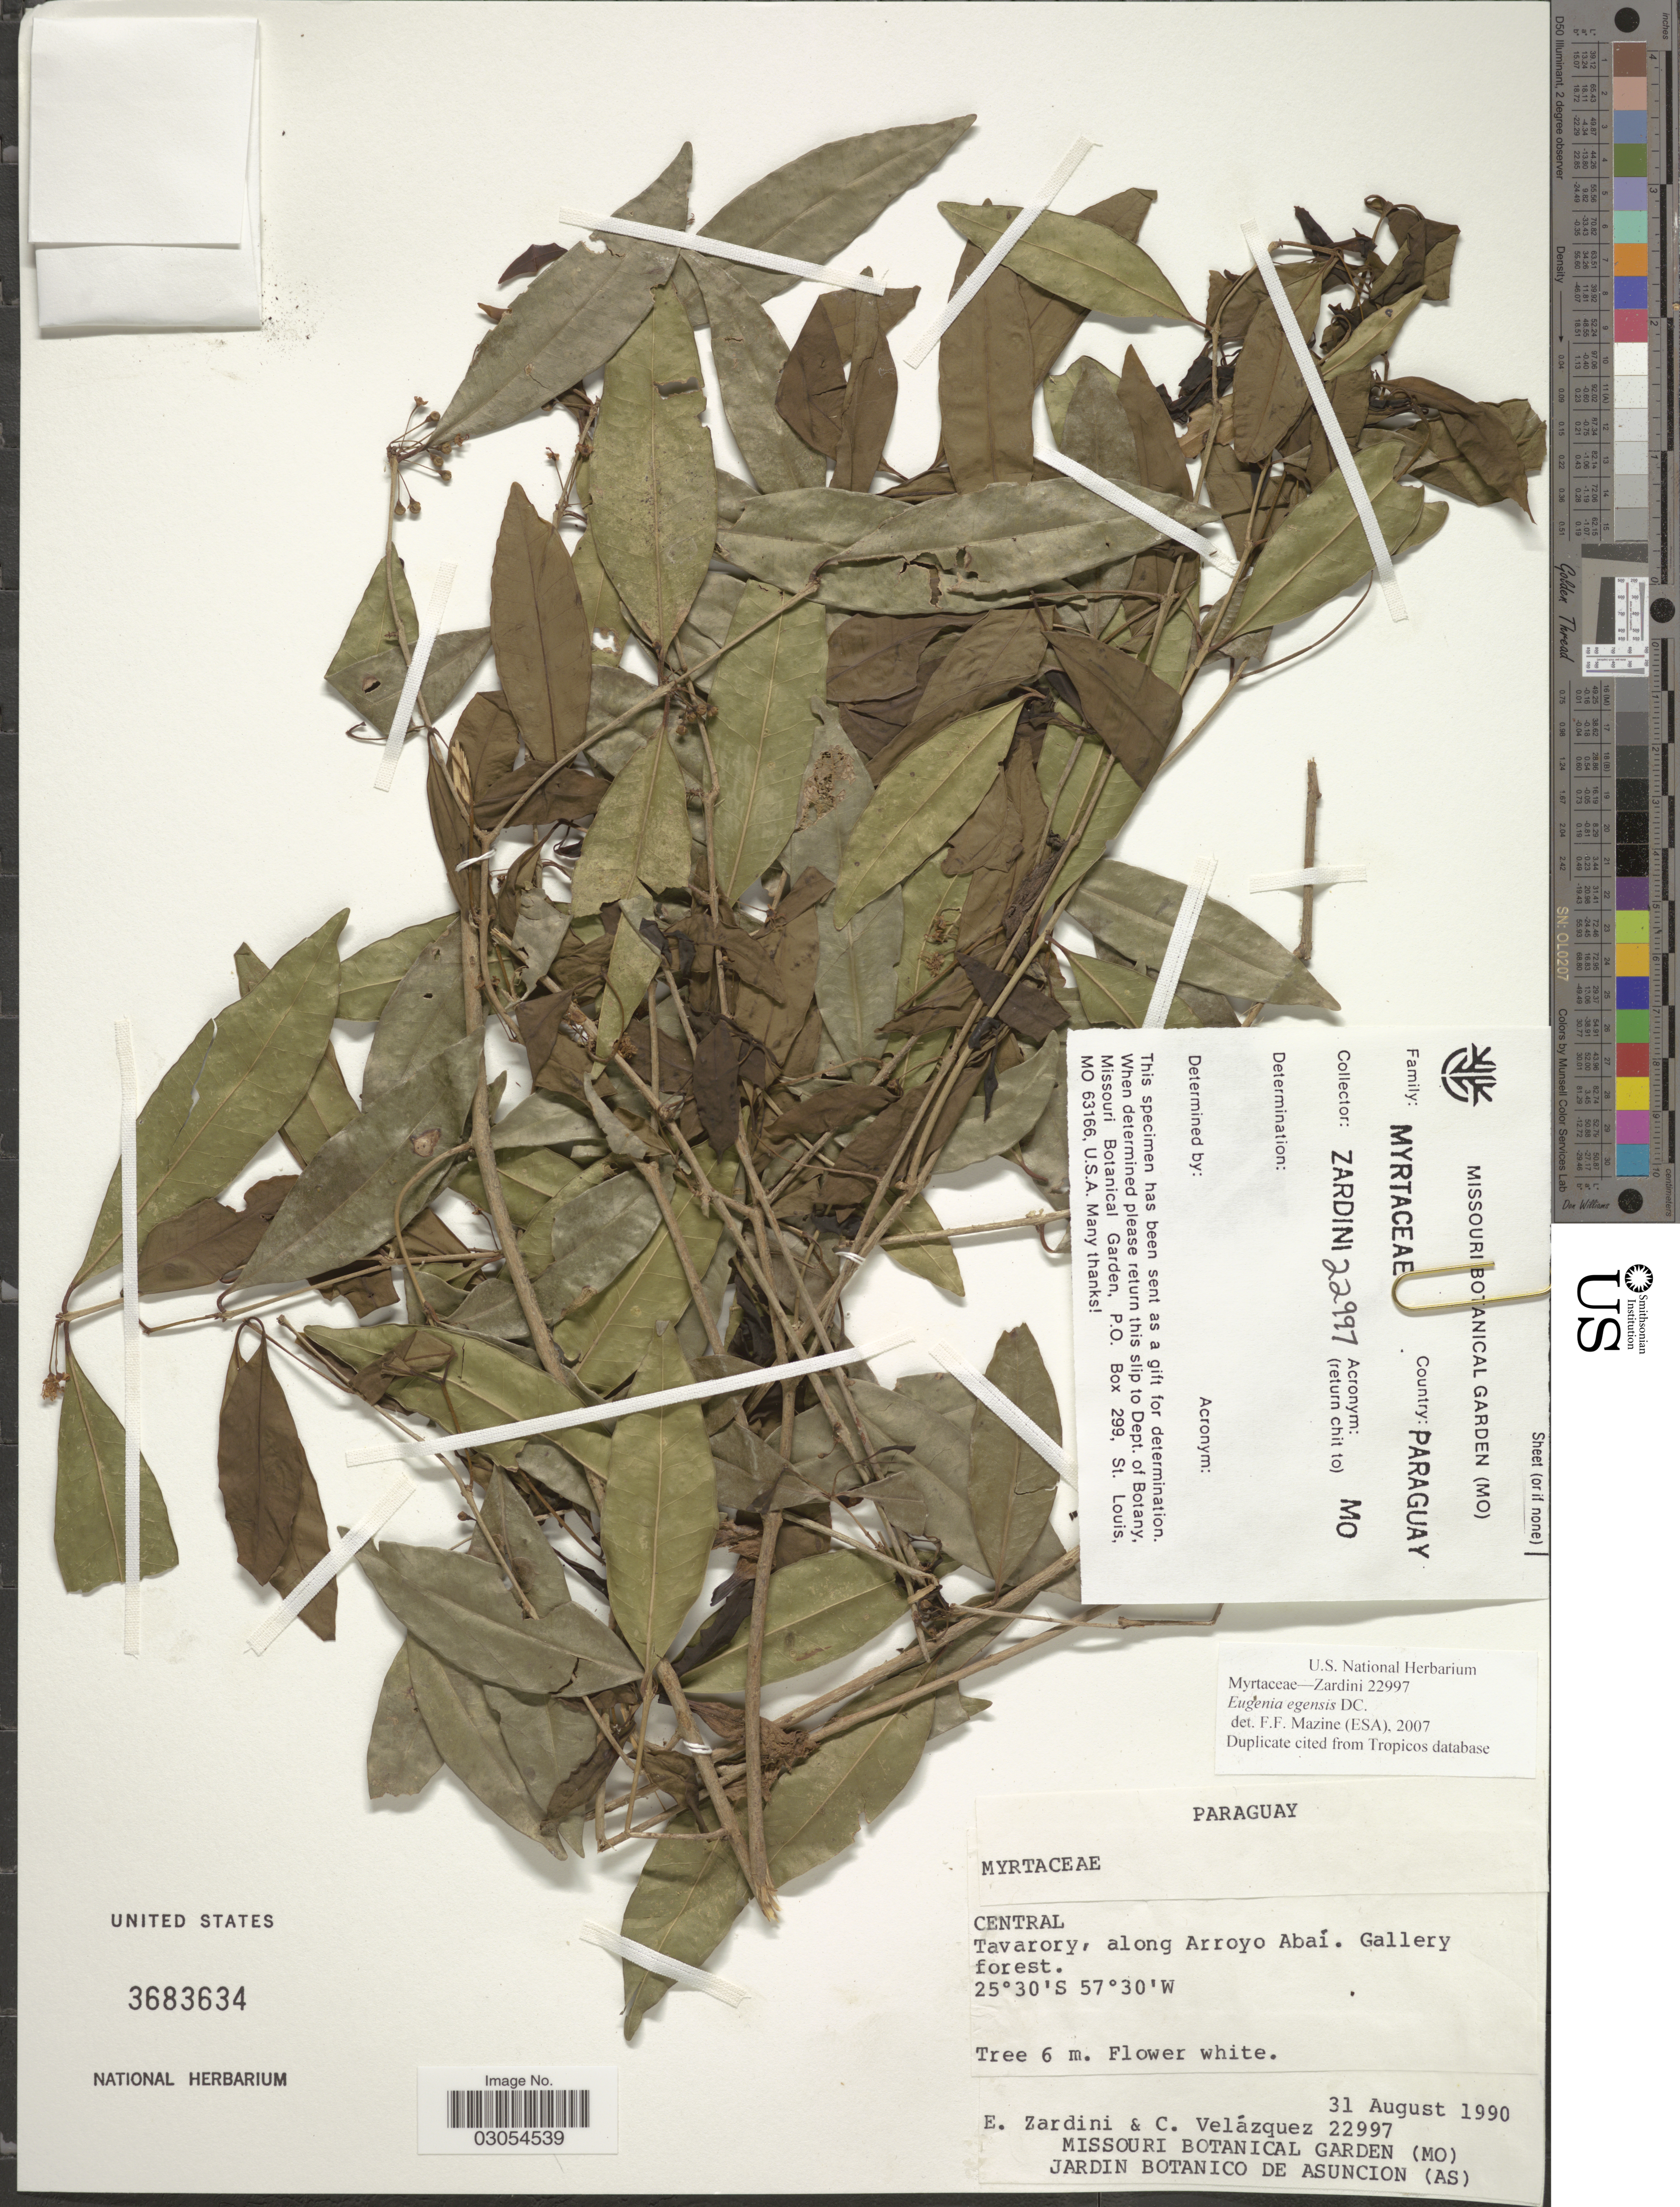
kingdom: Plantae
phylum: Tracheophyta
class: Magnoliopsida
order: Myrtales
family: Myrtaceae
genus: Eugenia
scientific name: Eugenia egensis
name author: DC.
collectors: E. Zardini & C. Velázquez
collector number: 22997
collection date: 1990-08-31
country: Paraguay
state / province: Central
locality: Tavaroroy, along Arroyo Abaí. Gallery forest.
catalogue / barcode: US 3683634